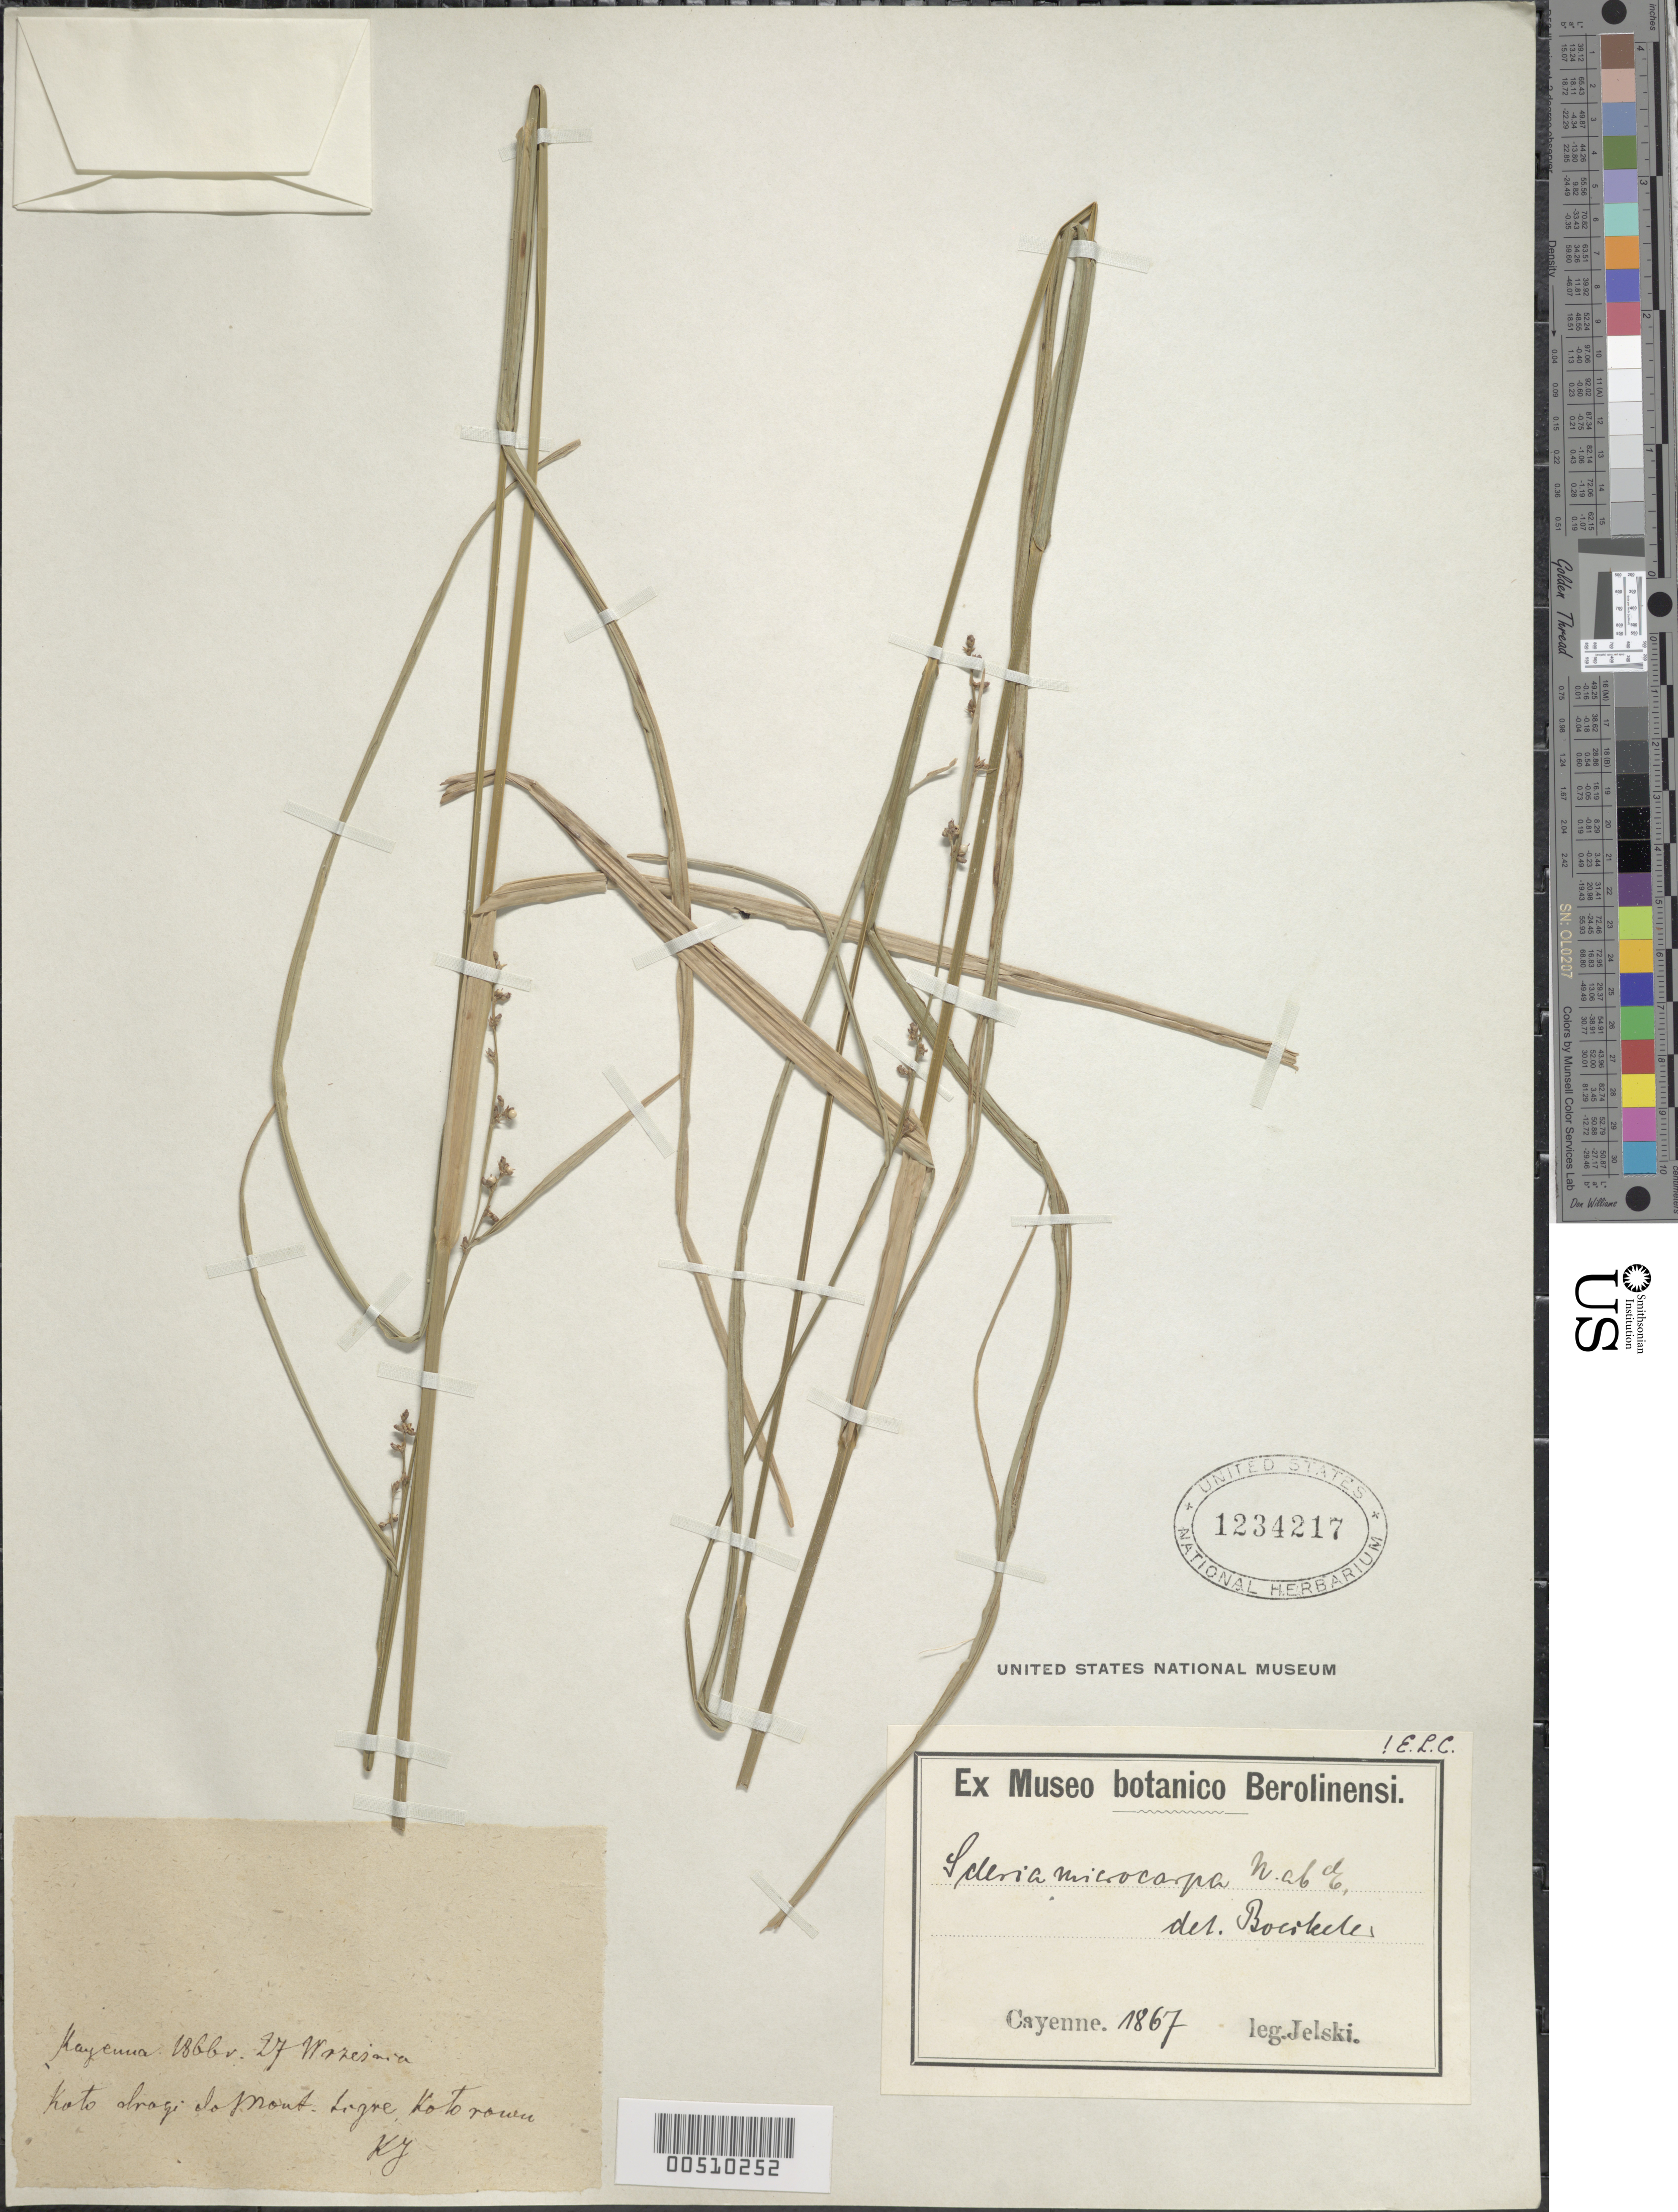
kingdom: Plantae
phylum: Tracheophyta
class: Liliopsida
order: Poales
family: Cyperaceae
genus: Scleria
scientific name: Scleria microcarpa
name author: Nees ex Kunth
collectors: -. Jelski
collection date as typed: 1867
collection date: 1867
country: French Guiana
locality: Cayenne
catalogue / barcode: US 1234217